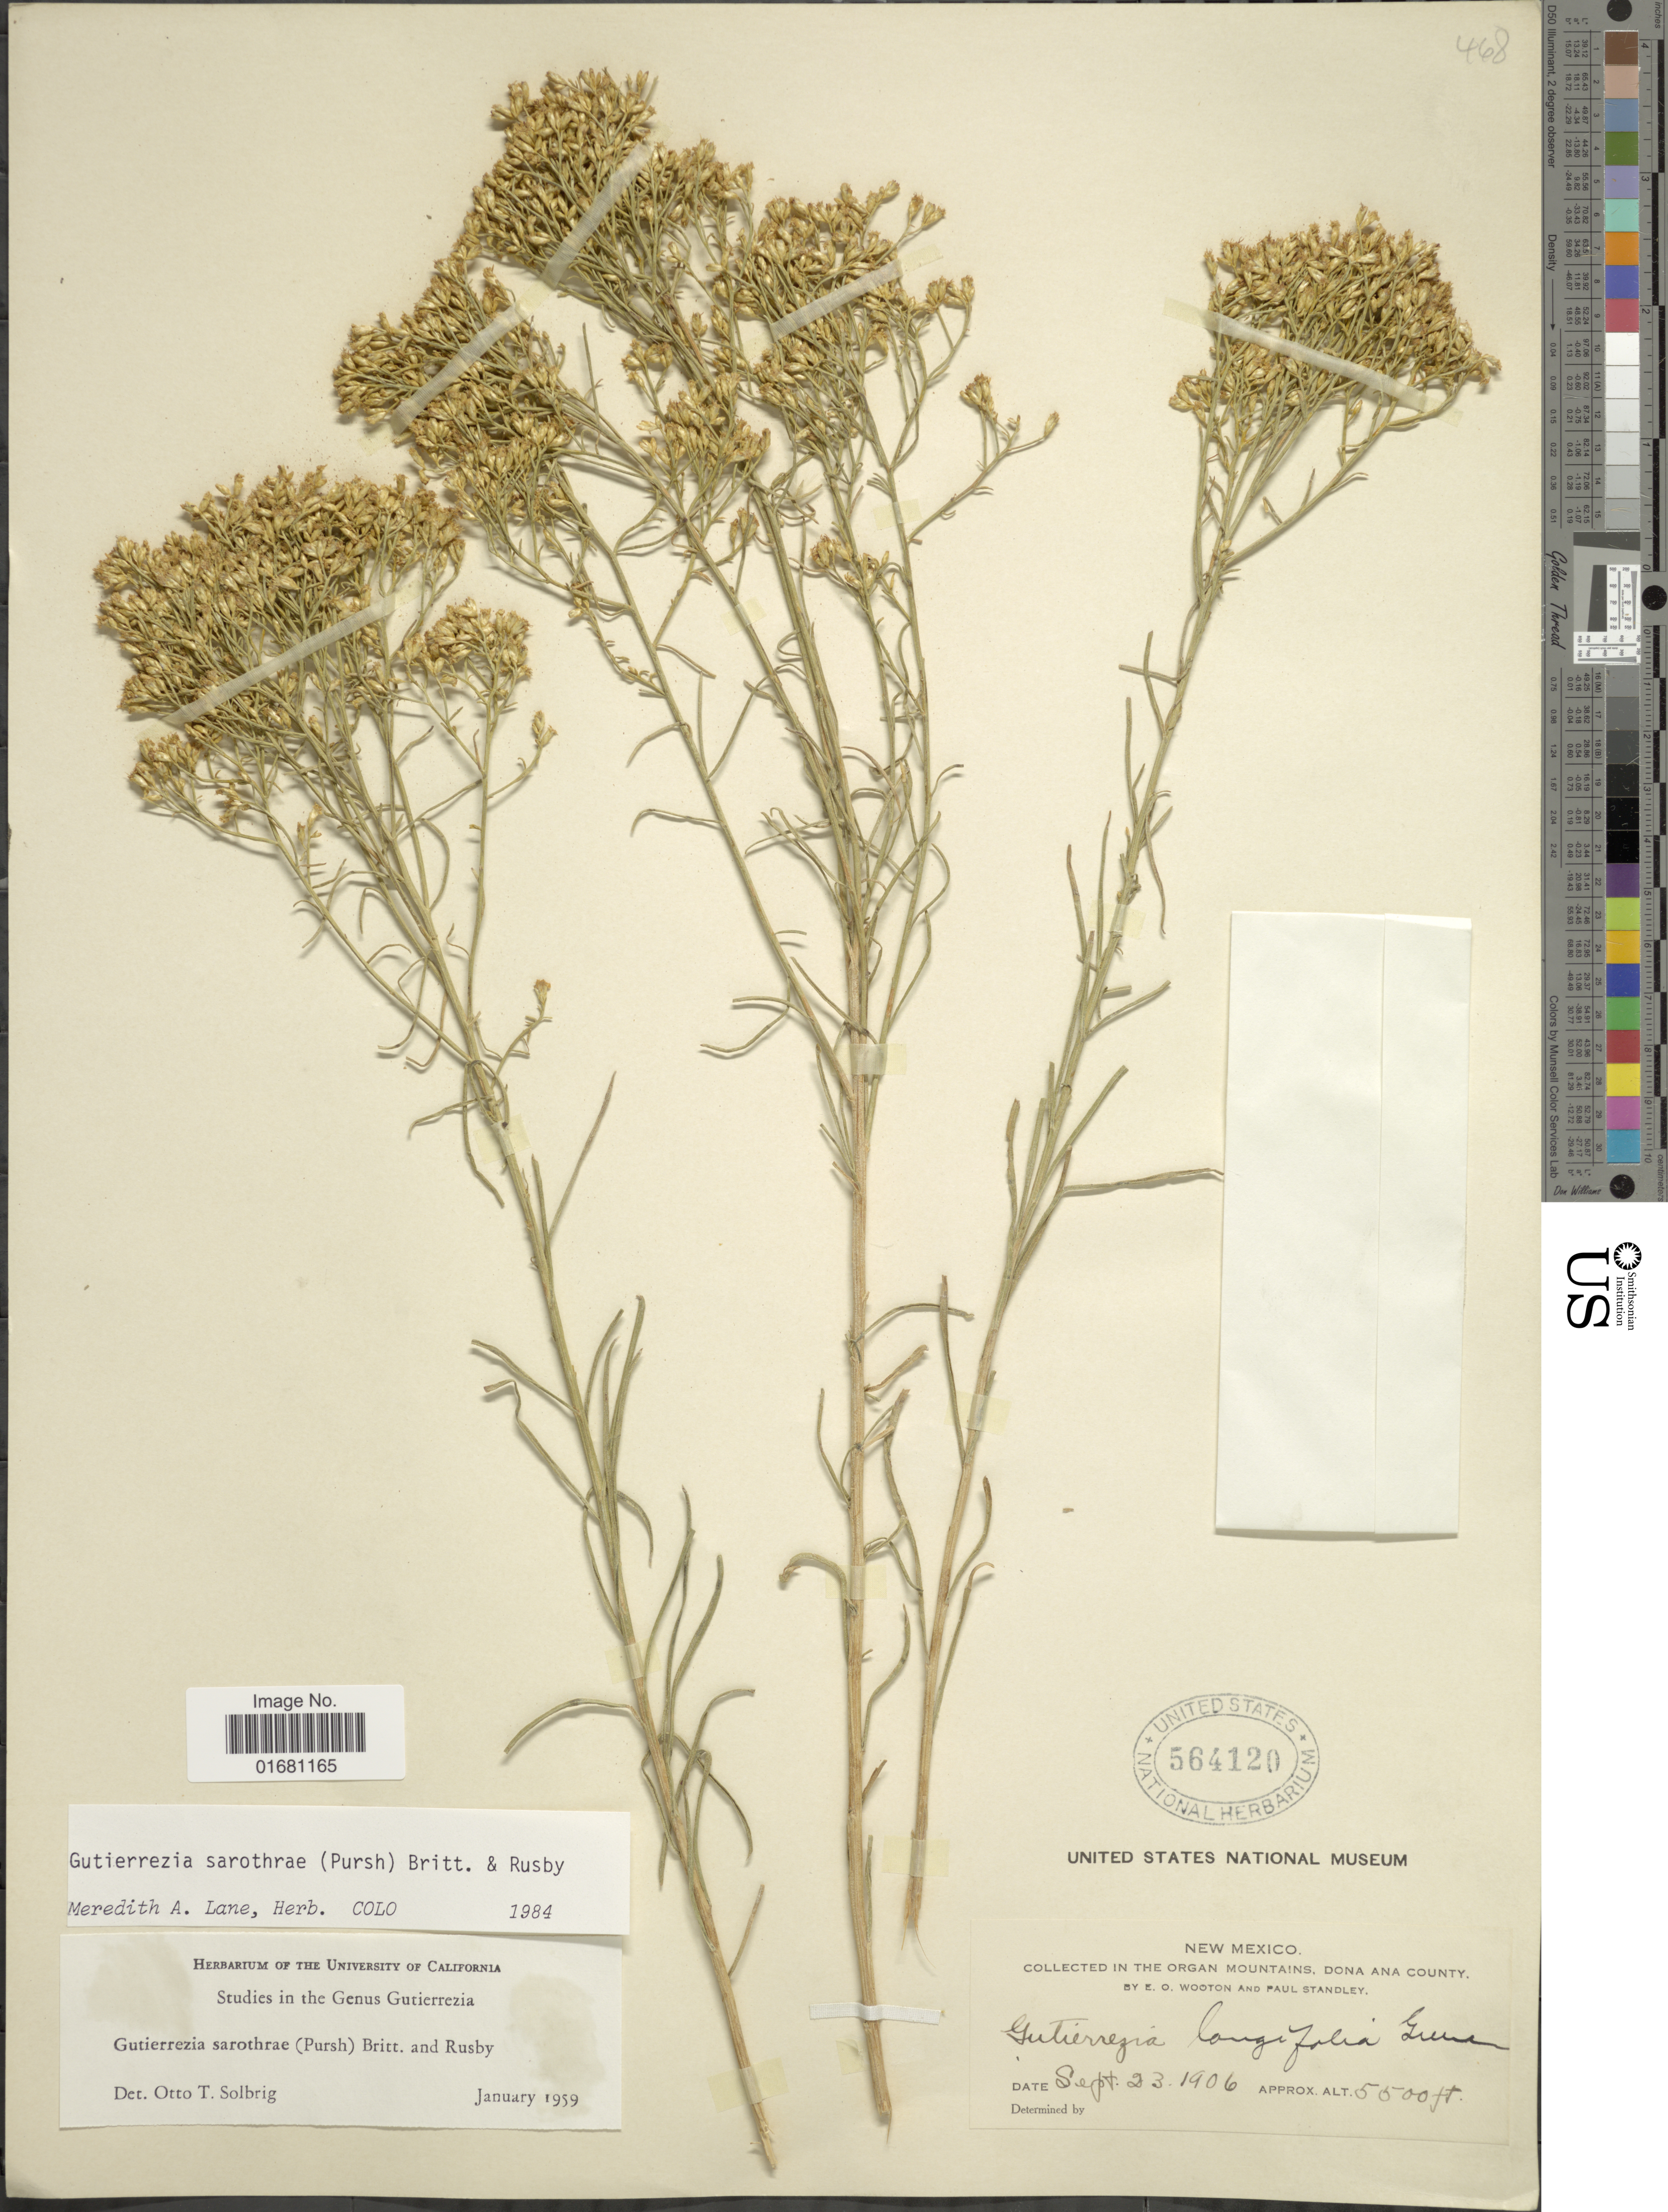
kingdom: Plantae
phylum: Tracheophyta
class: Magnoliopsida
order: Asterales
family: Asteraceae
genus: Gutierrezia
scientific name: Gutierrezia sarothrae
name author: (Pursh) Britton & Rusby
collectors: E. O. Wooton & P. C. Standley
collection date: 1906-09-23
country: United States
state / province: New Mexico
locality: The Organ Mountains, Dona Ana County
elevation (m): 1676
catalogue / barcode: US 564120